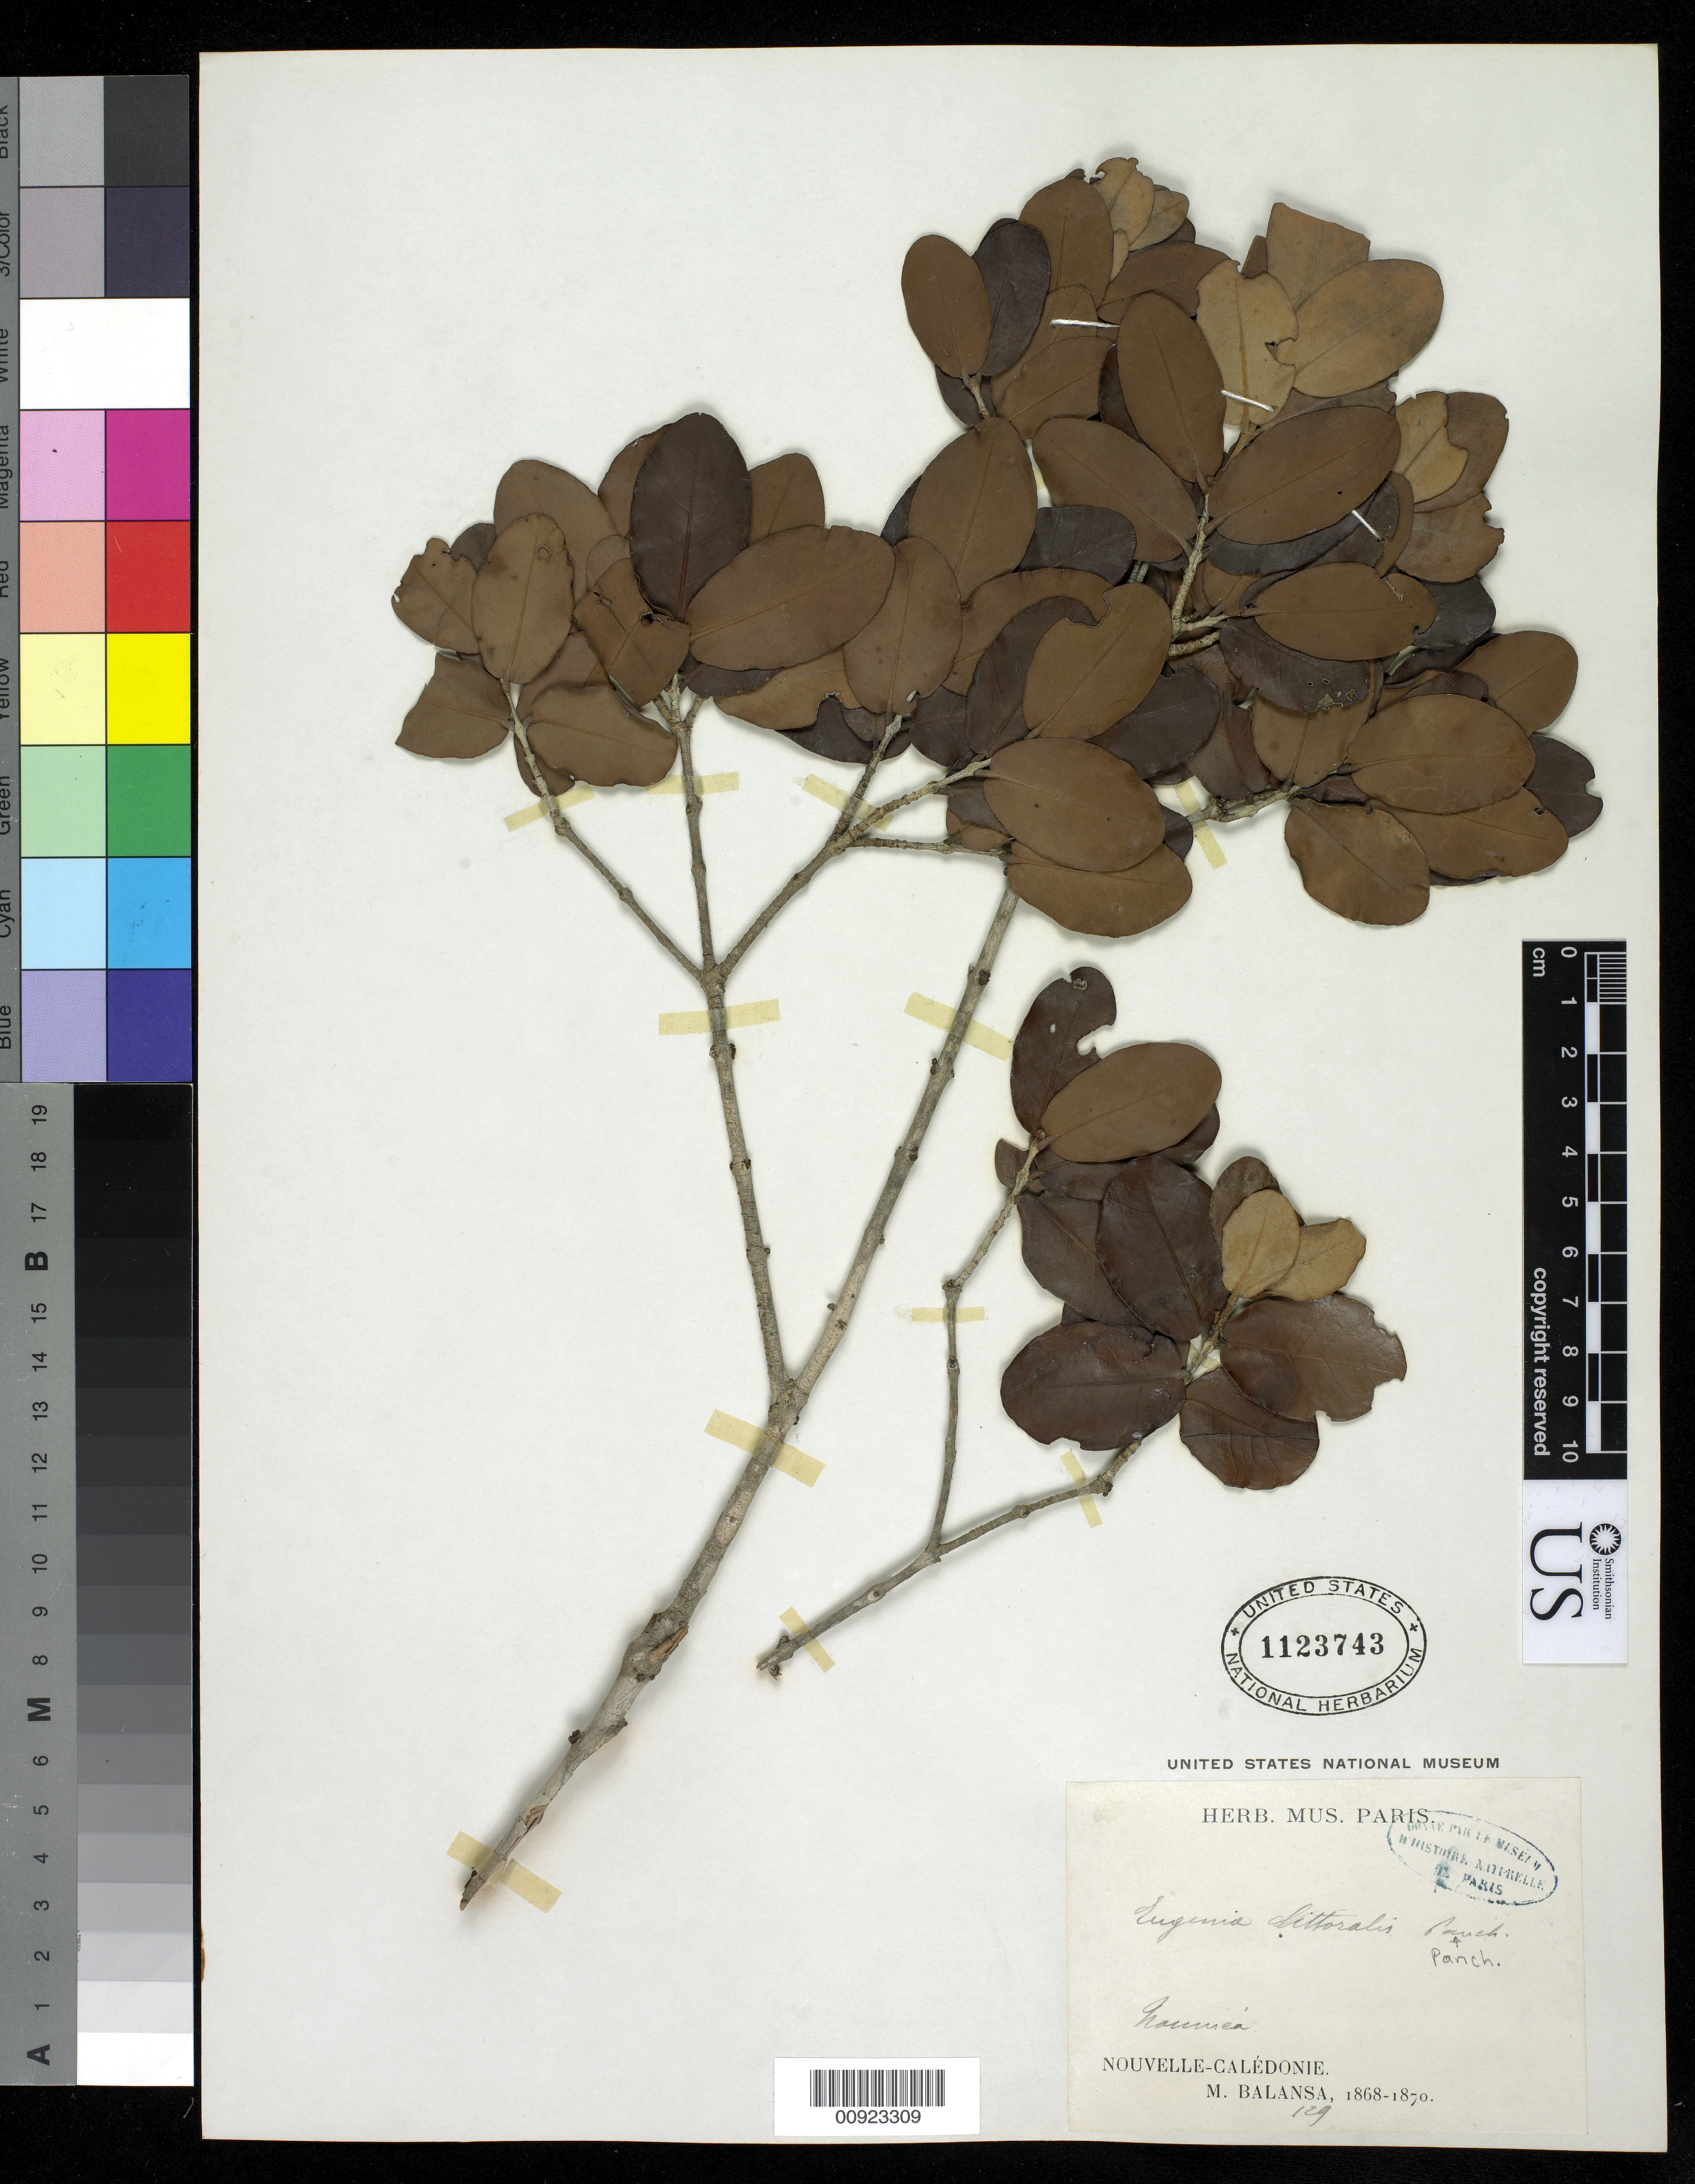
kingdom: Plantae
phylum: Tracheophyta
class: Magnoliopsida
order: Myrtales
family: Myrtaceae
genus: Eugenia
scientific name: Eugenia littoralis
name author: Pancher ex Brongn. & Gris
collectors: B. Balansa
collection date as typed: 1868 to 1870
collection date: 1868/1870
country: New Caledonia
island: New Caledonia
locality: Noumea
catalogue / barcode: US 1123743